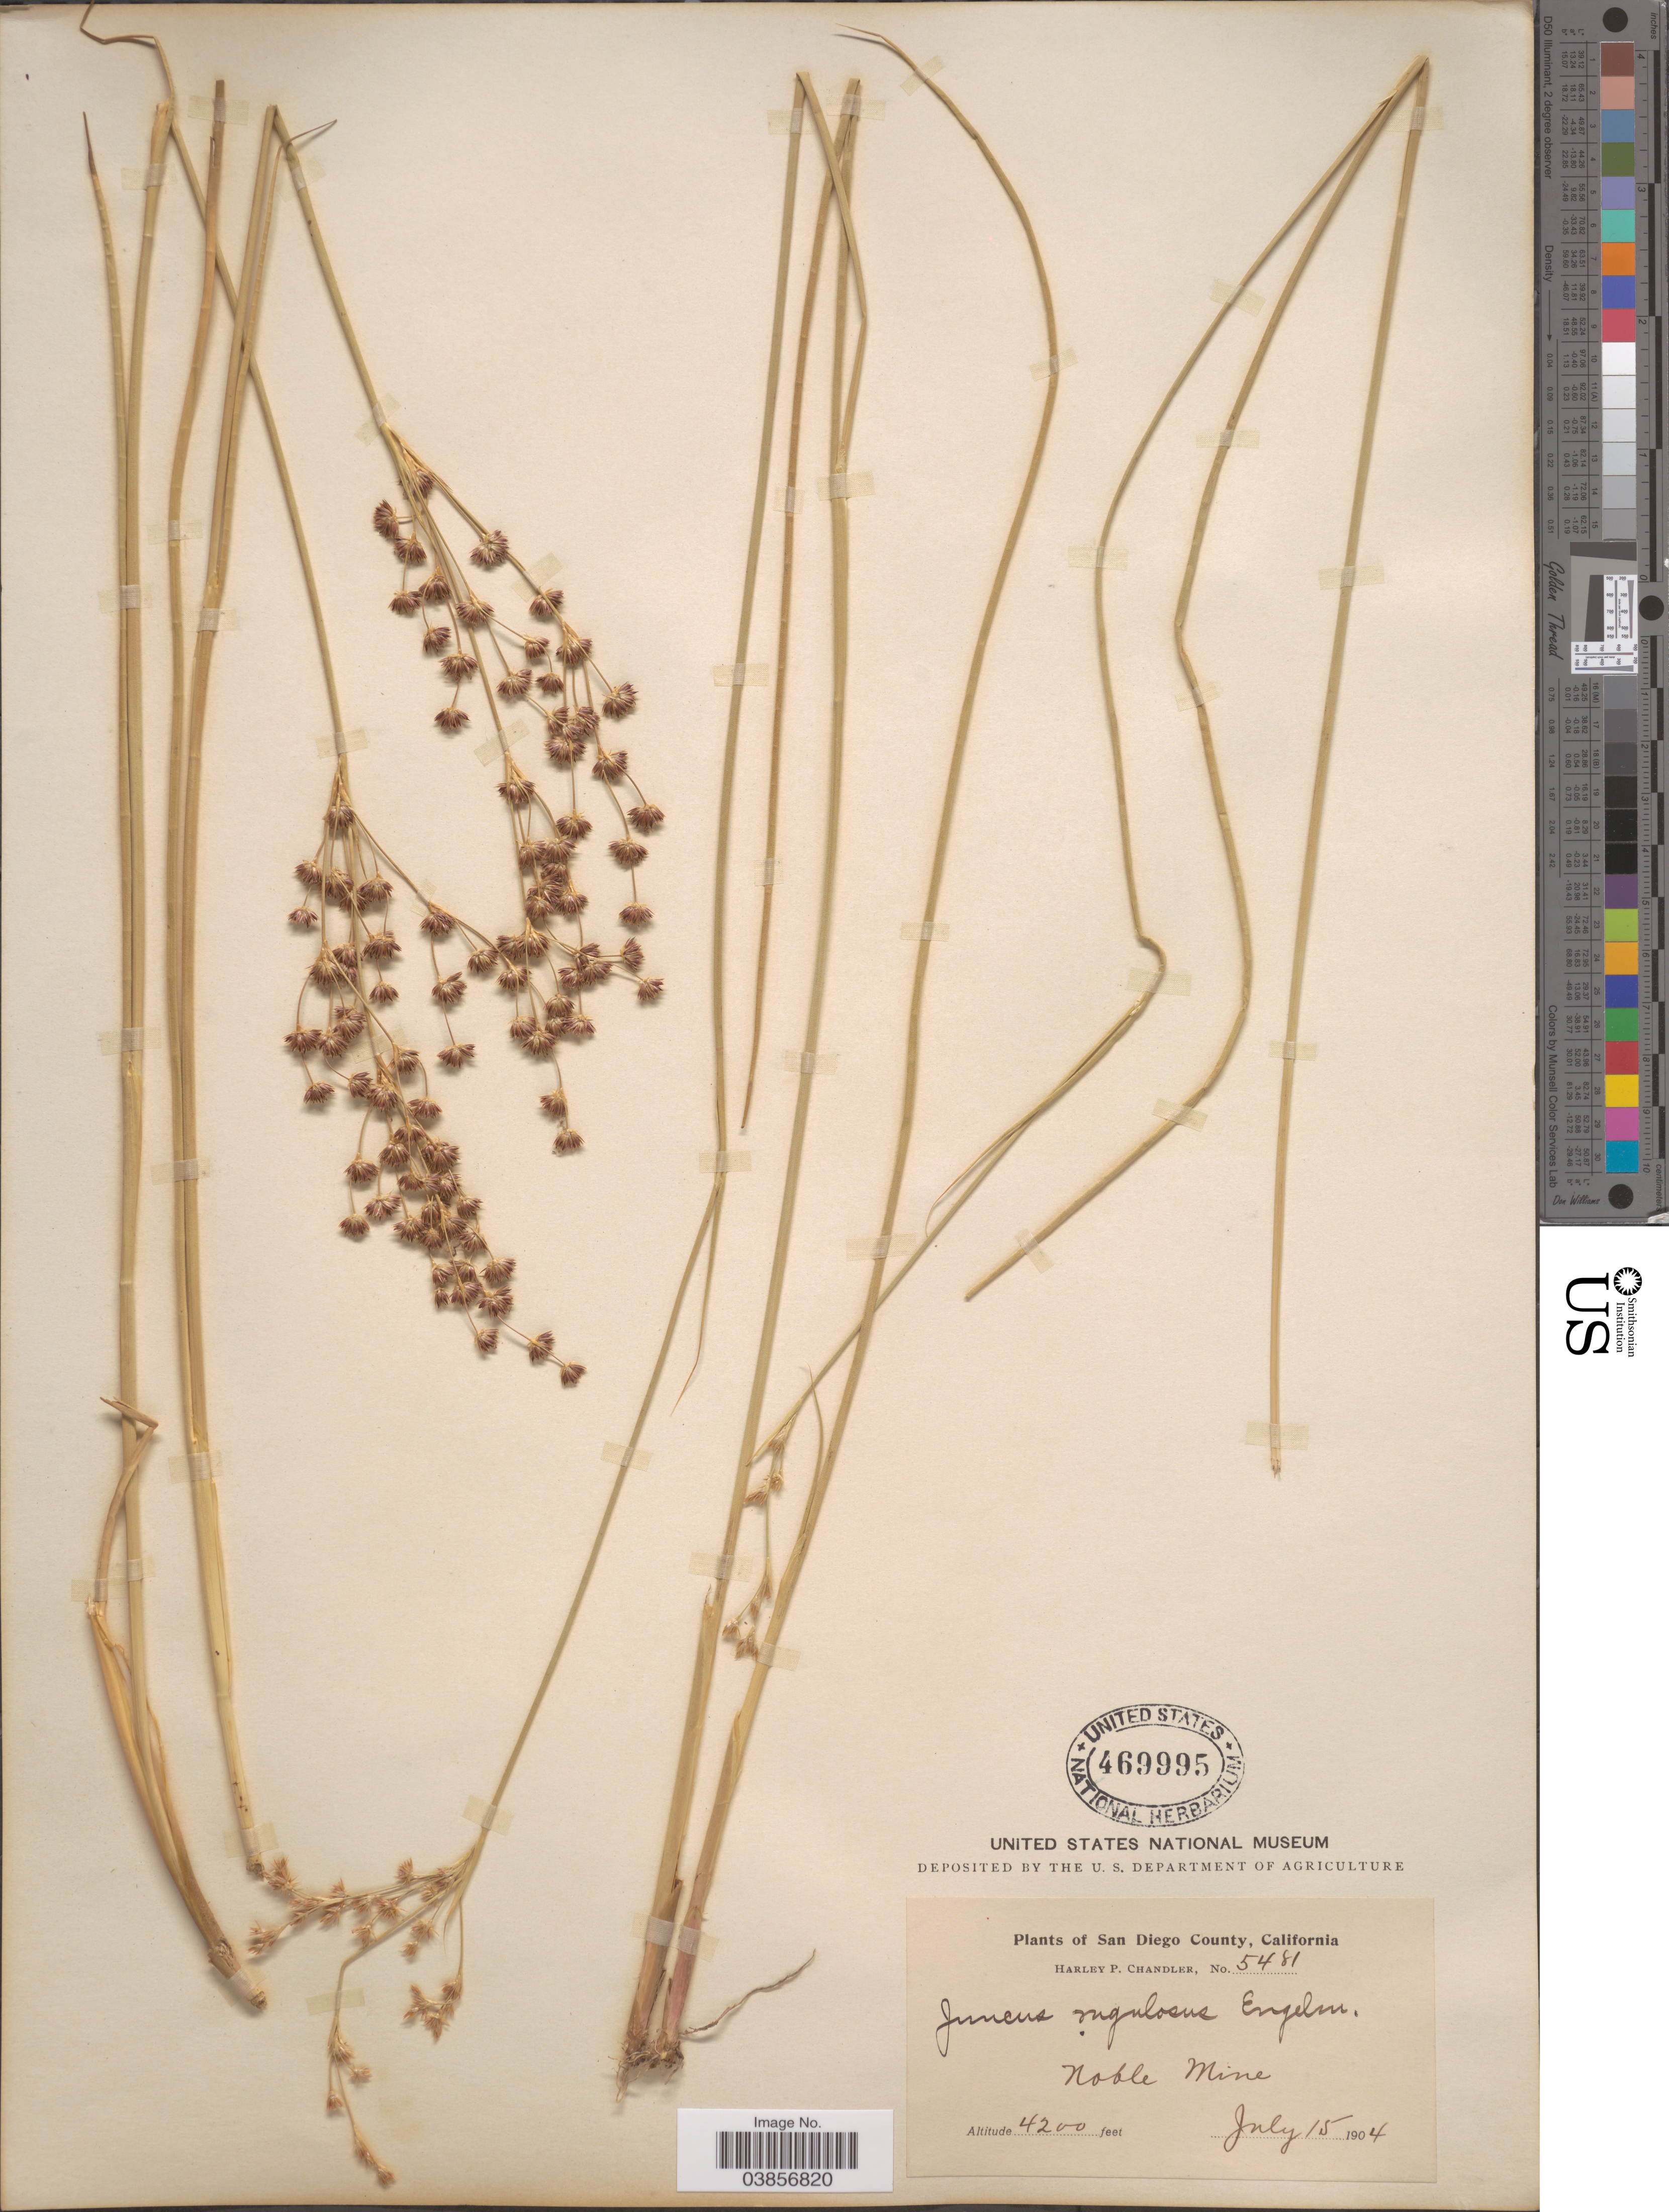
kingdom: Plantae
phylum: Tracheophyta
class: Liliopsida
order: Poales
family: Juncaceae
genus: Juncus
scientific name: Juncus rugulosus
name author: Engelm.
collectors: H. Chandler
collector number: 5481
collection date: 1904-07-15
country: United States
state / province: California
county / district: San Diego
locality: San Diego County. Noble Mine.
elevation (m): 1280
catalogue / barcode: US 469995